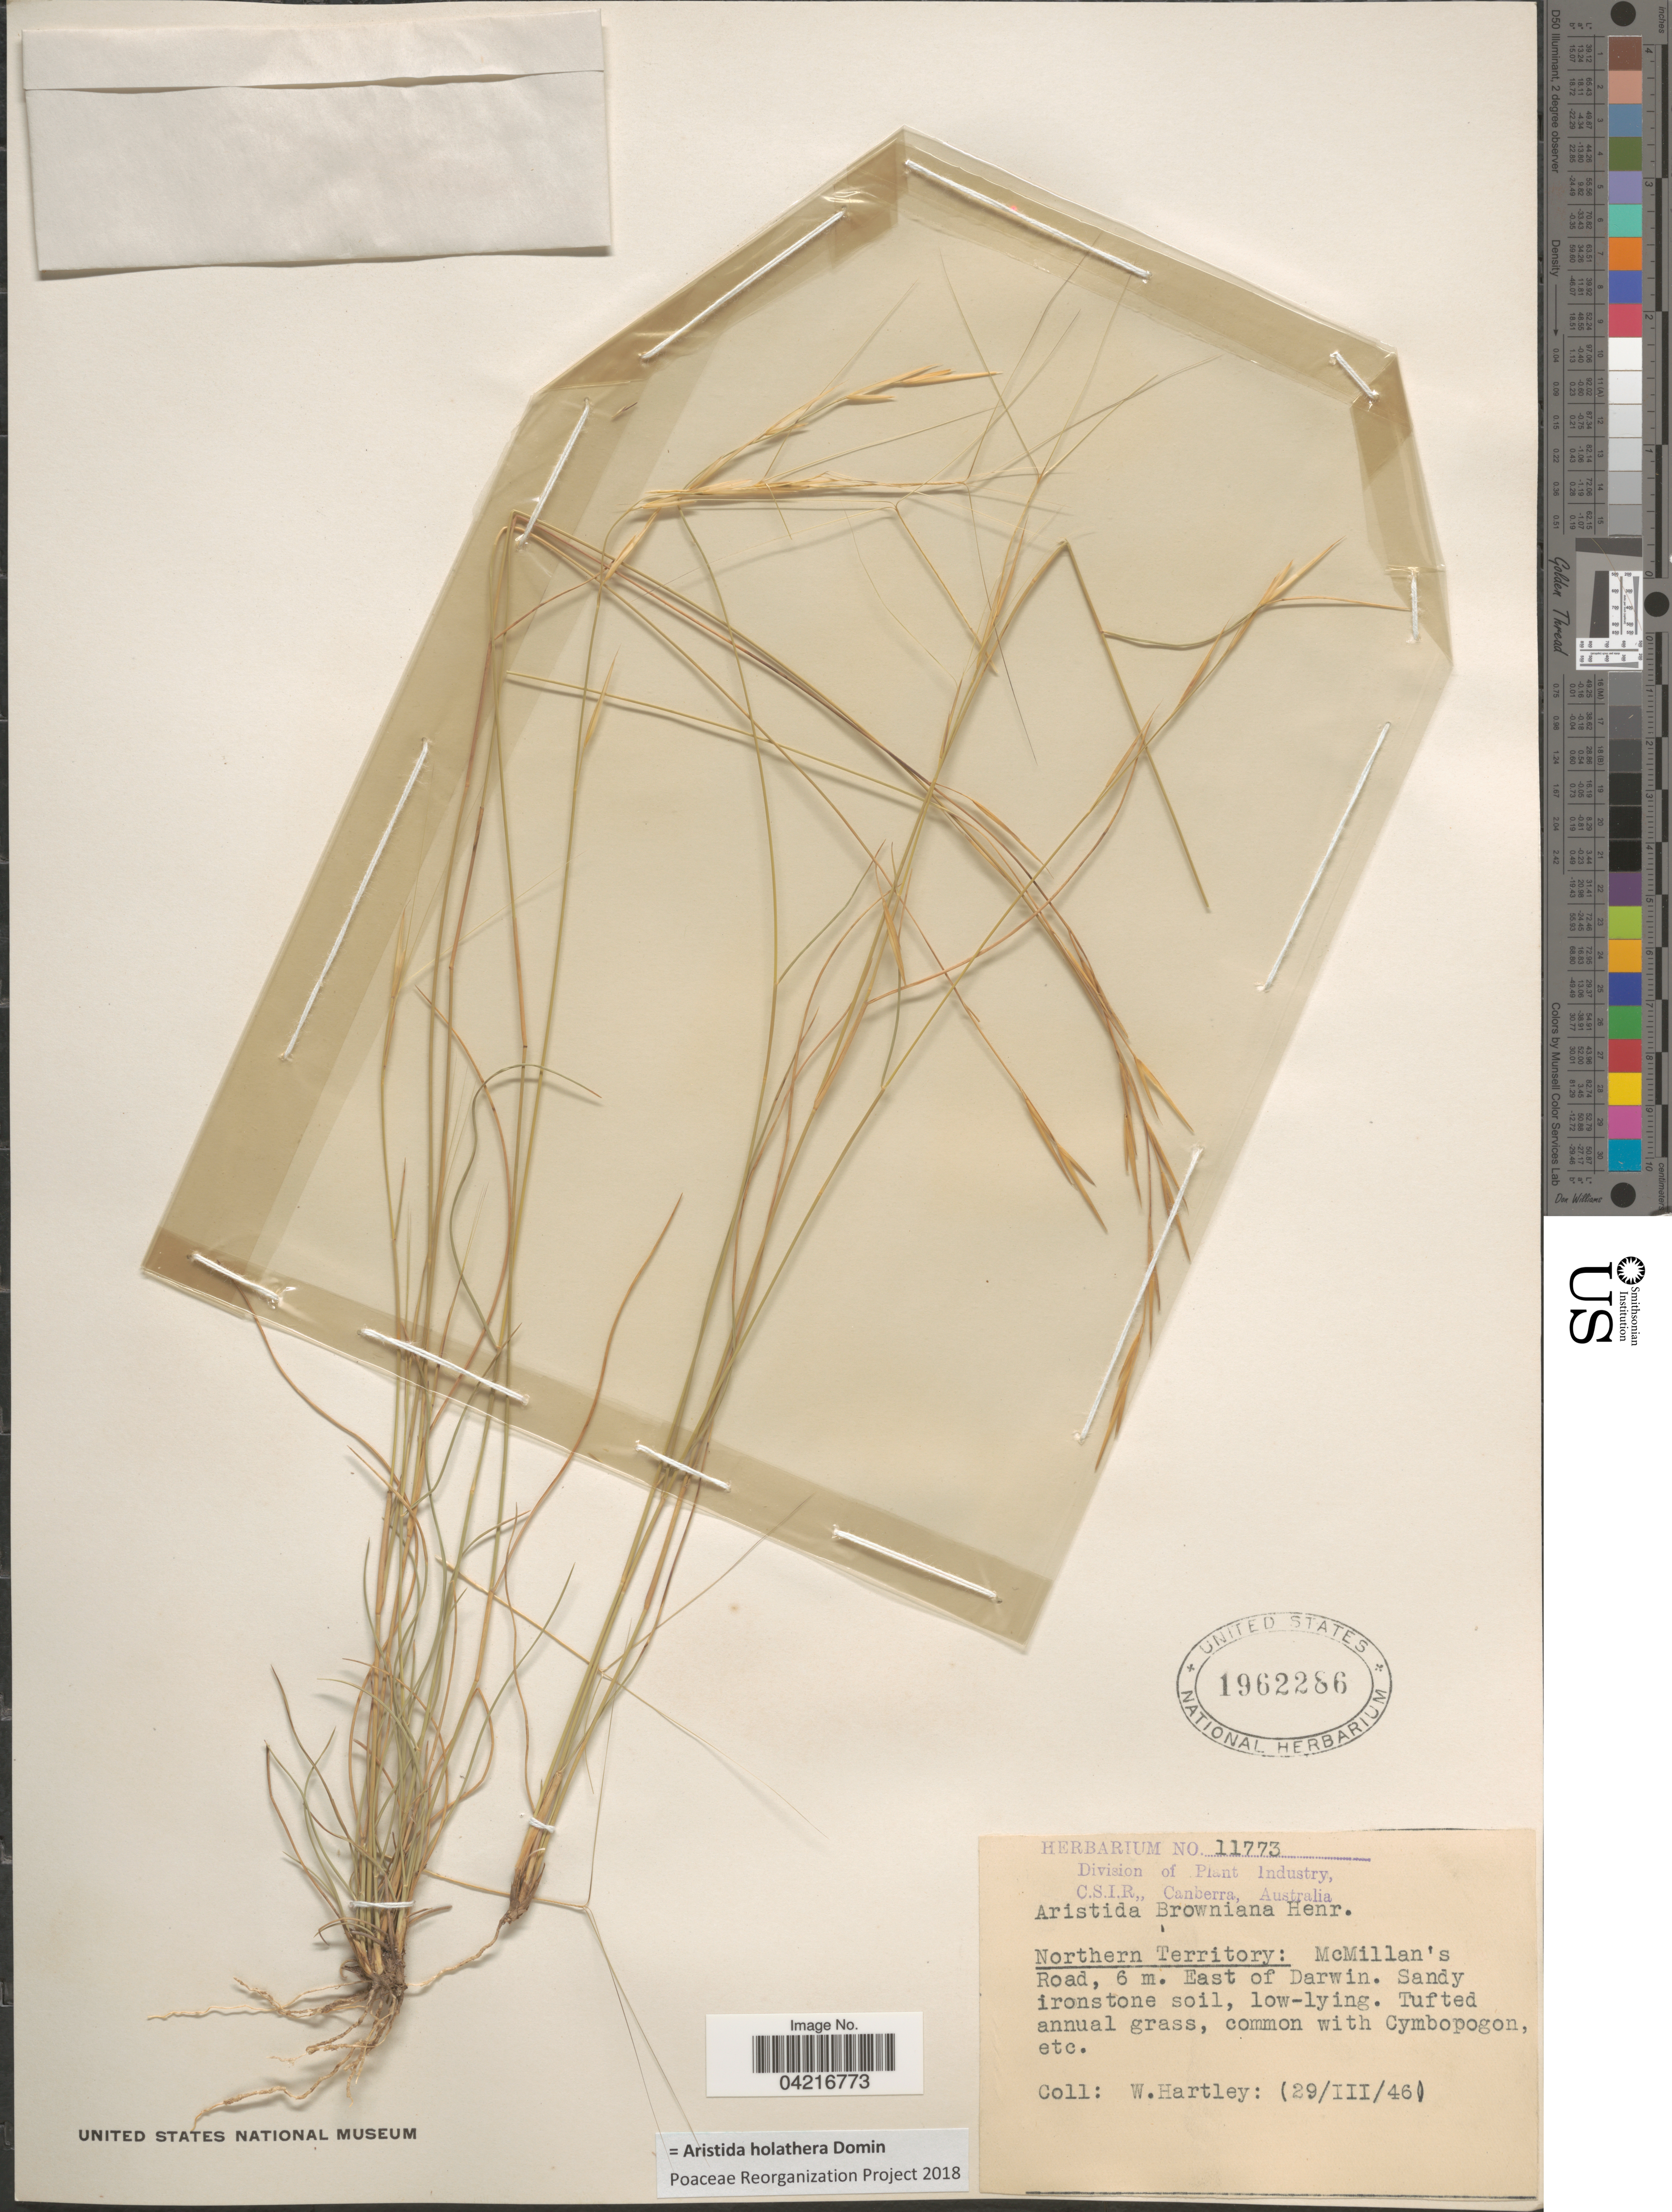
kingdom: Plantae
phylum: Tracheophyta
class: Liliopsida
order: Poales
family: Poaceae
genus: Aristida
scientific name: Aristida holathera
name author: Domin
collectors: W. Hartley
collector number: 11773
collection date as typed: Transcribed d/m/y: 29/3/46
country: Australia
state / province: Northern Territory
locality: McMillan's Road, 6 m. East of Darwin.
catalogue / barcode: US 1962286